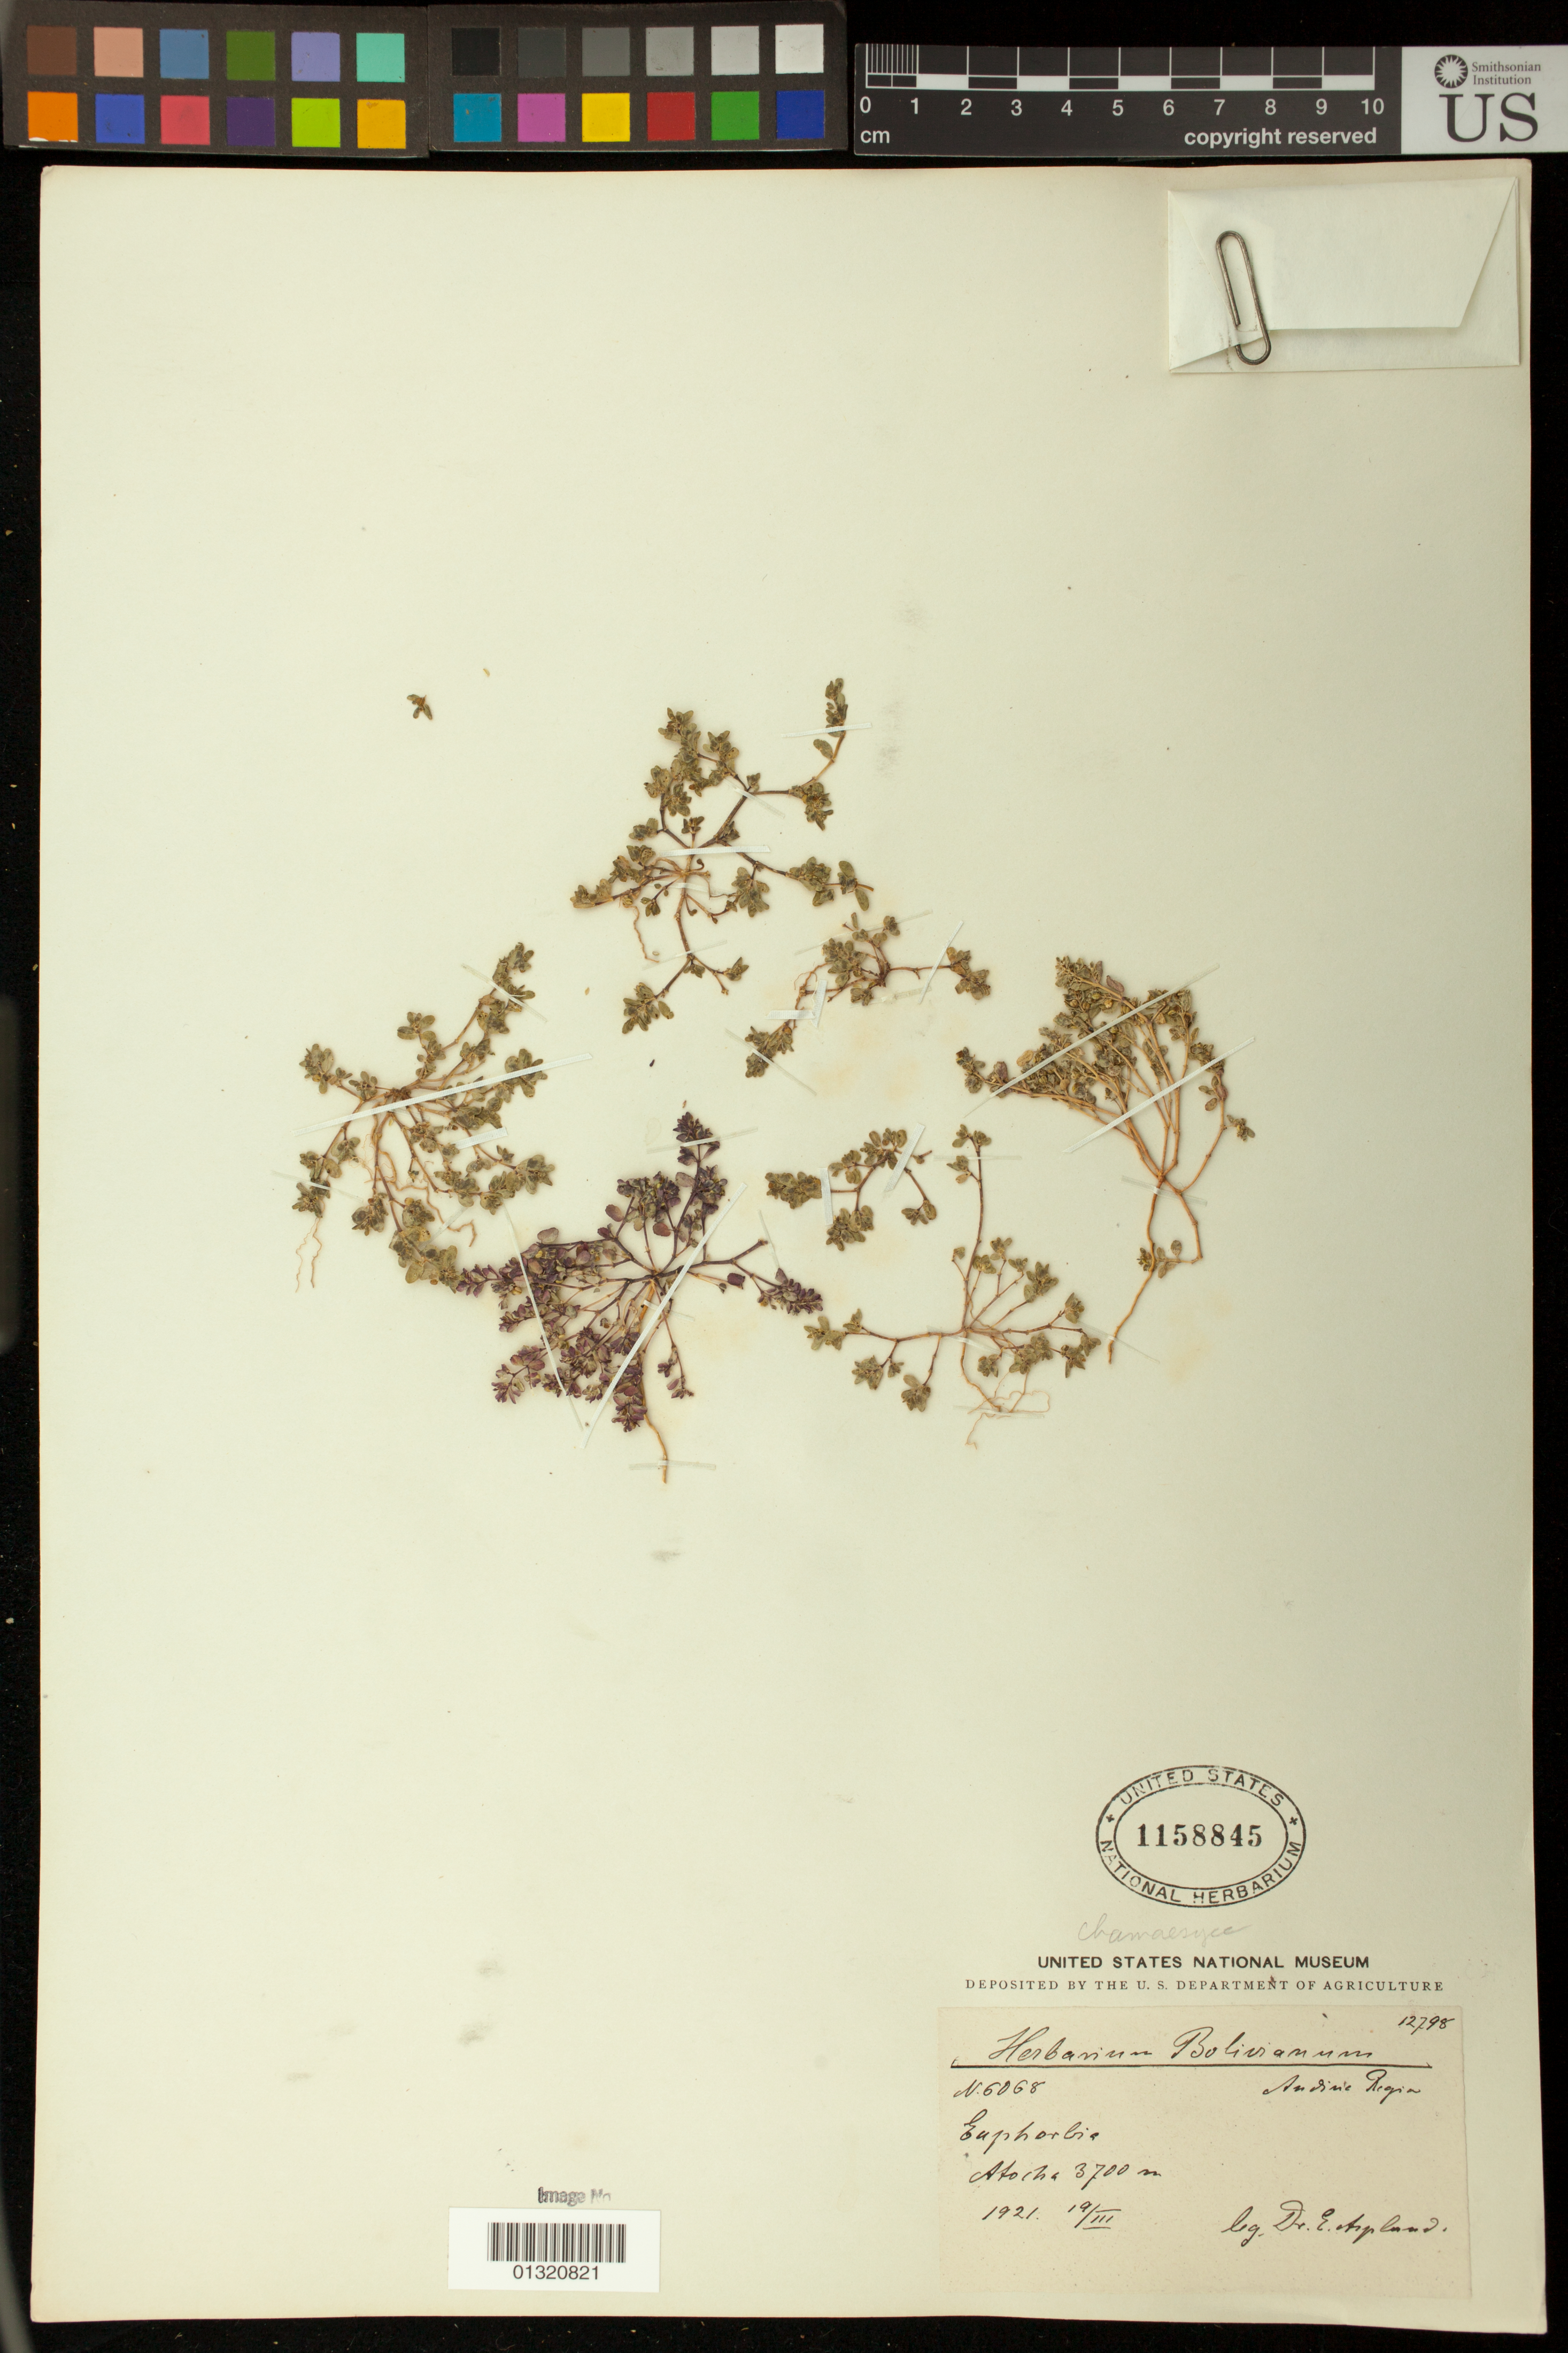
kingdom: Plantae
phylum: Tracheophyta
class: Magnoliopsida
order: Malpighiales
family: Euphorbiaceae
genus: Euphorbia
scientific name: Euphorbia sp.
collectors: E. Asplund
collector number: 6068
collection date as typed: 1921 19/III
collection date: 1921-03-19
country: Bolivia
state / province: Potosí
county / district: Sud Chichas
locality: Andine Regia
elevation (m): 3700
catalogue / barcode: US 1158845